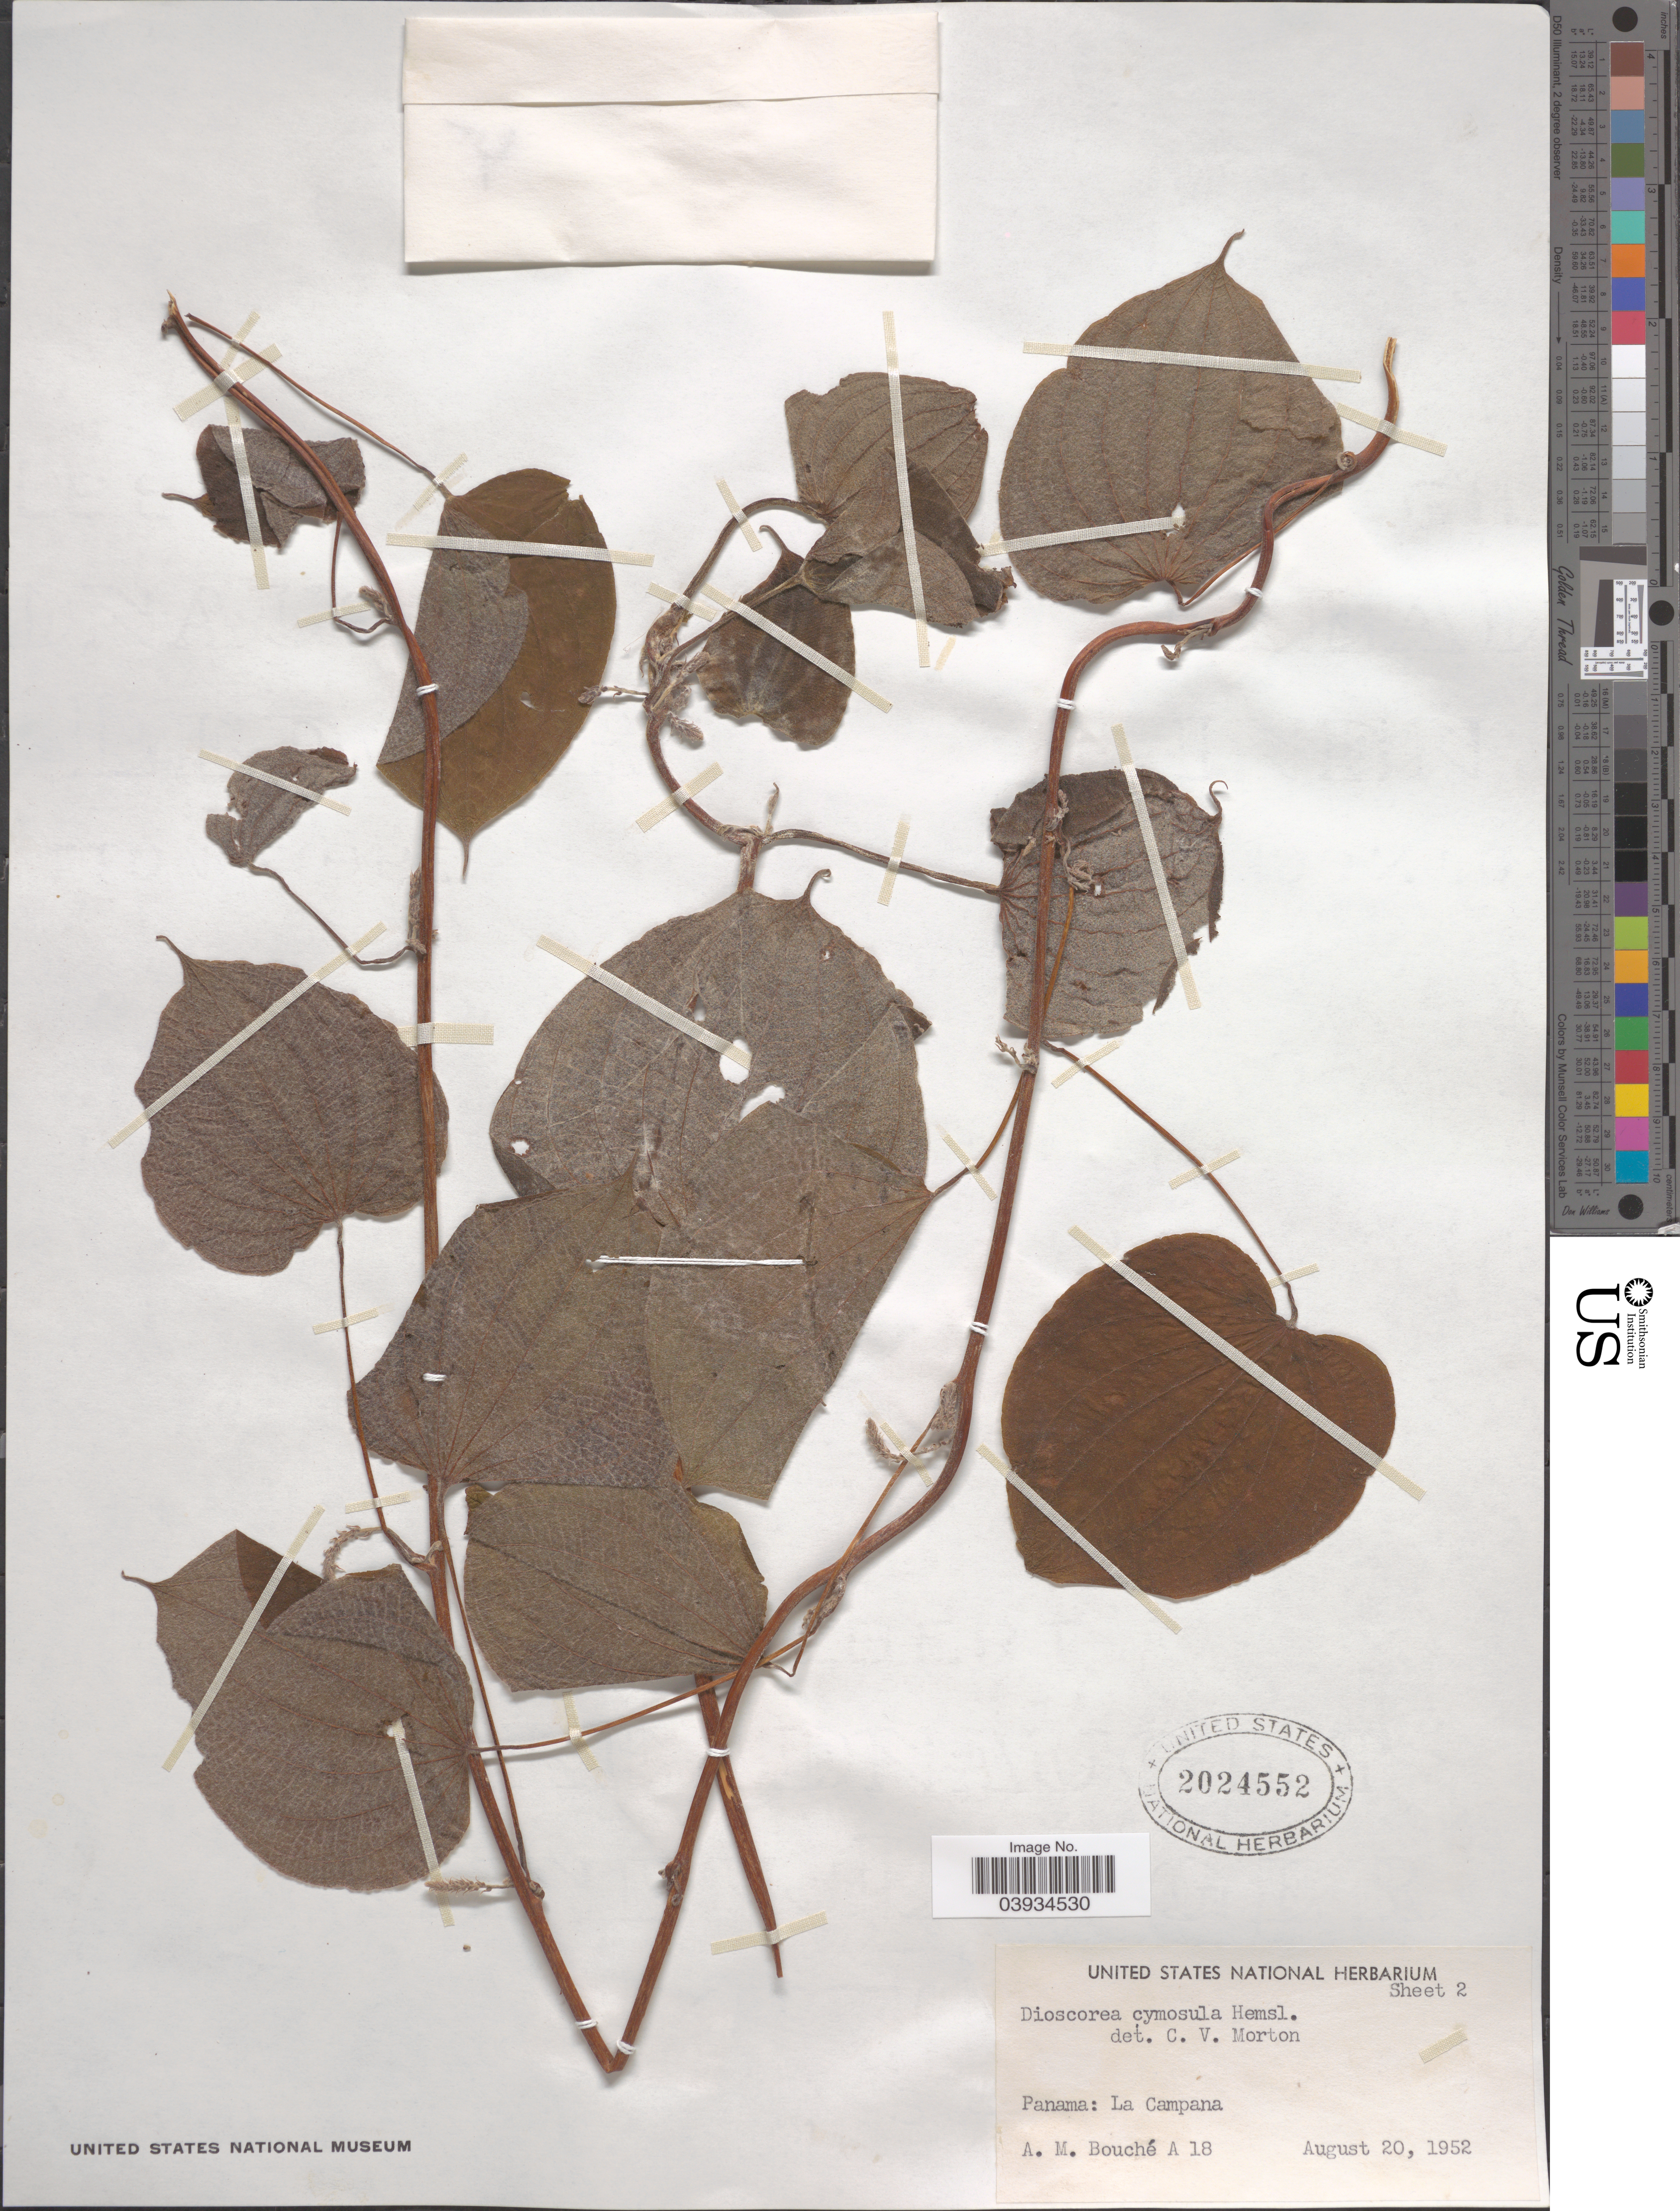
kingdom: Plantae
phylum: Tracheophyta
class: Liliopsida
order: Dioscoreales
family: Dioscoreaceae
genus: Dioscorea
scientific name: Dioscorea cymosula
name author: Hemsl.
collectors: A. Bouche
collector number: A18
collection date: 1952-08-20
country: Panama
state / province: Panamá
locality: La Campana.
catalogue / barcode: US 2024552